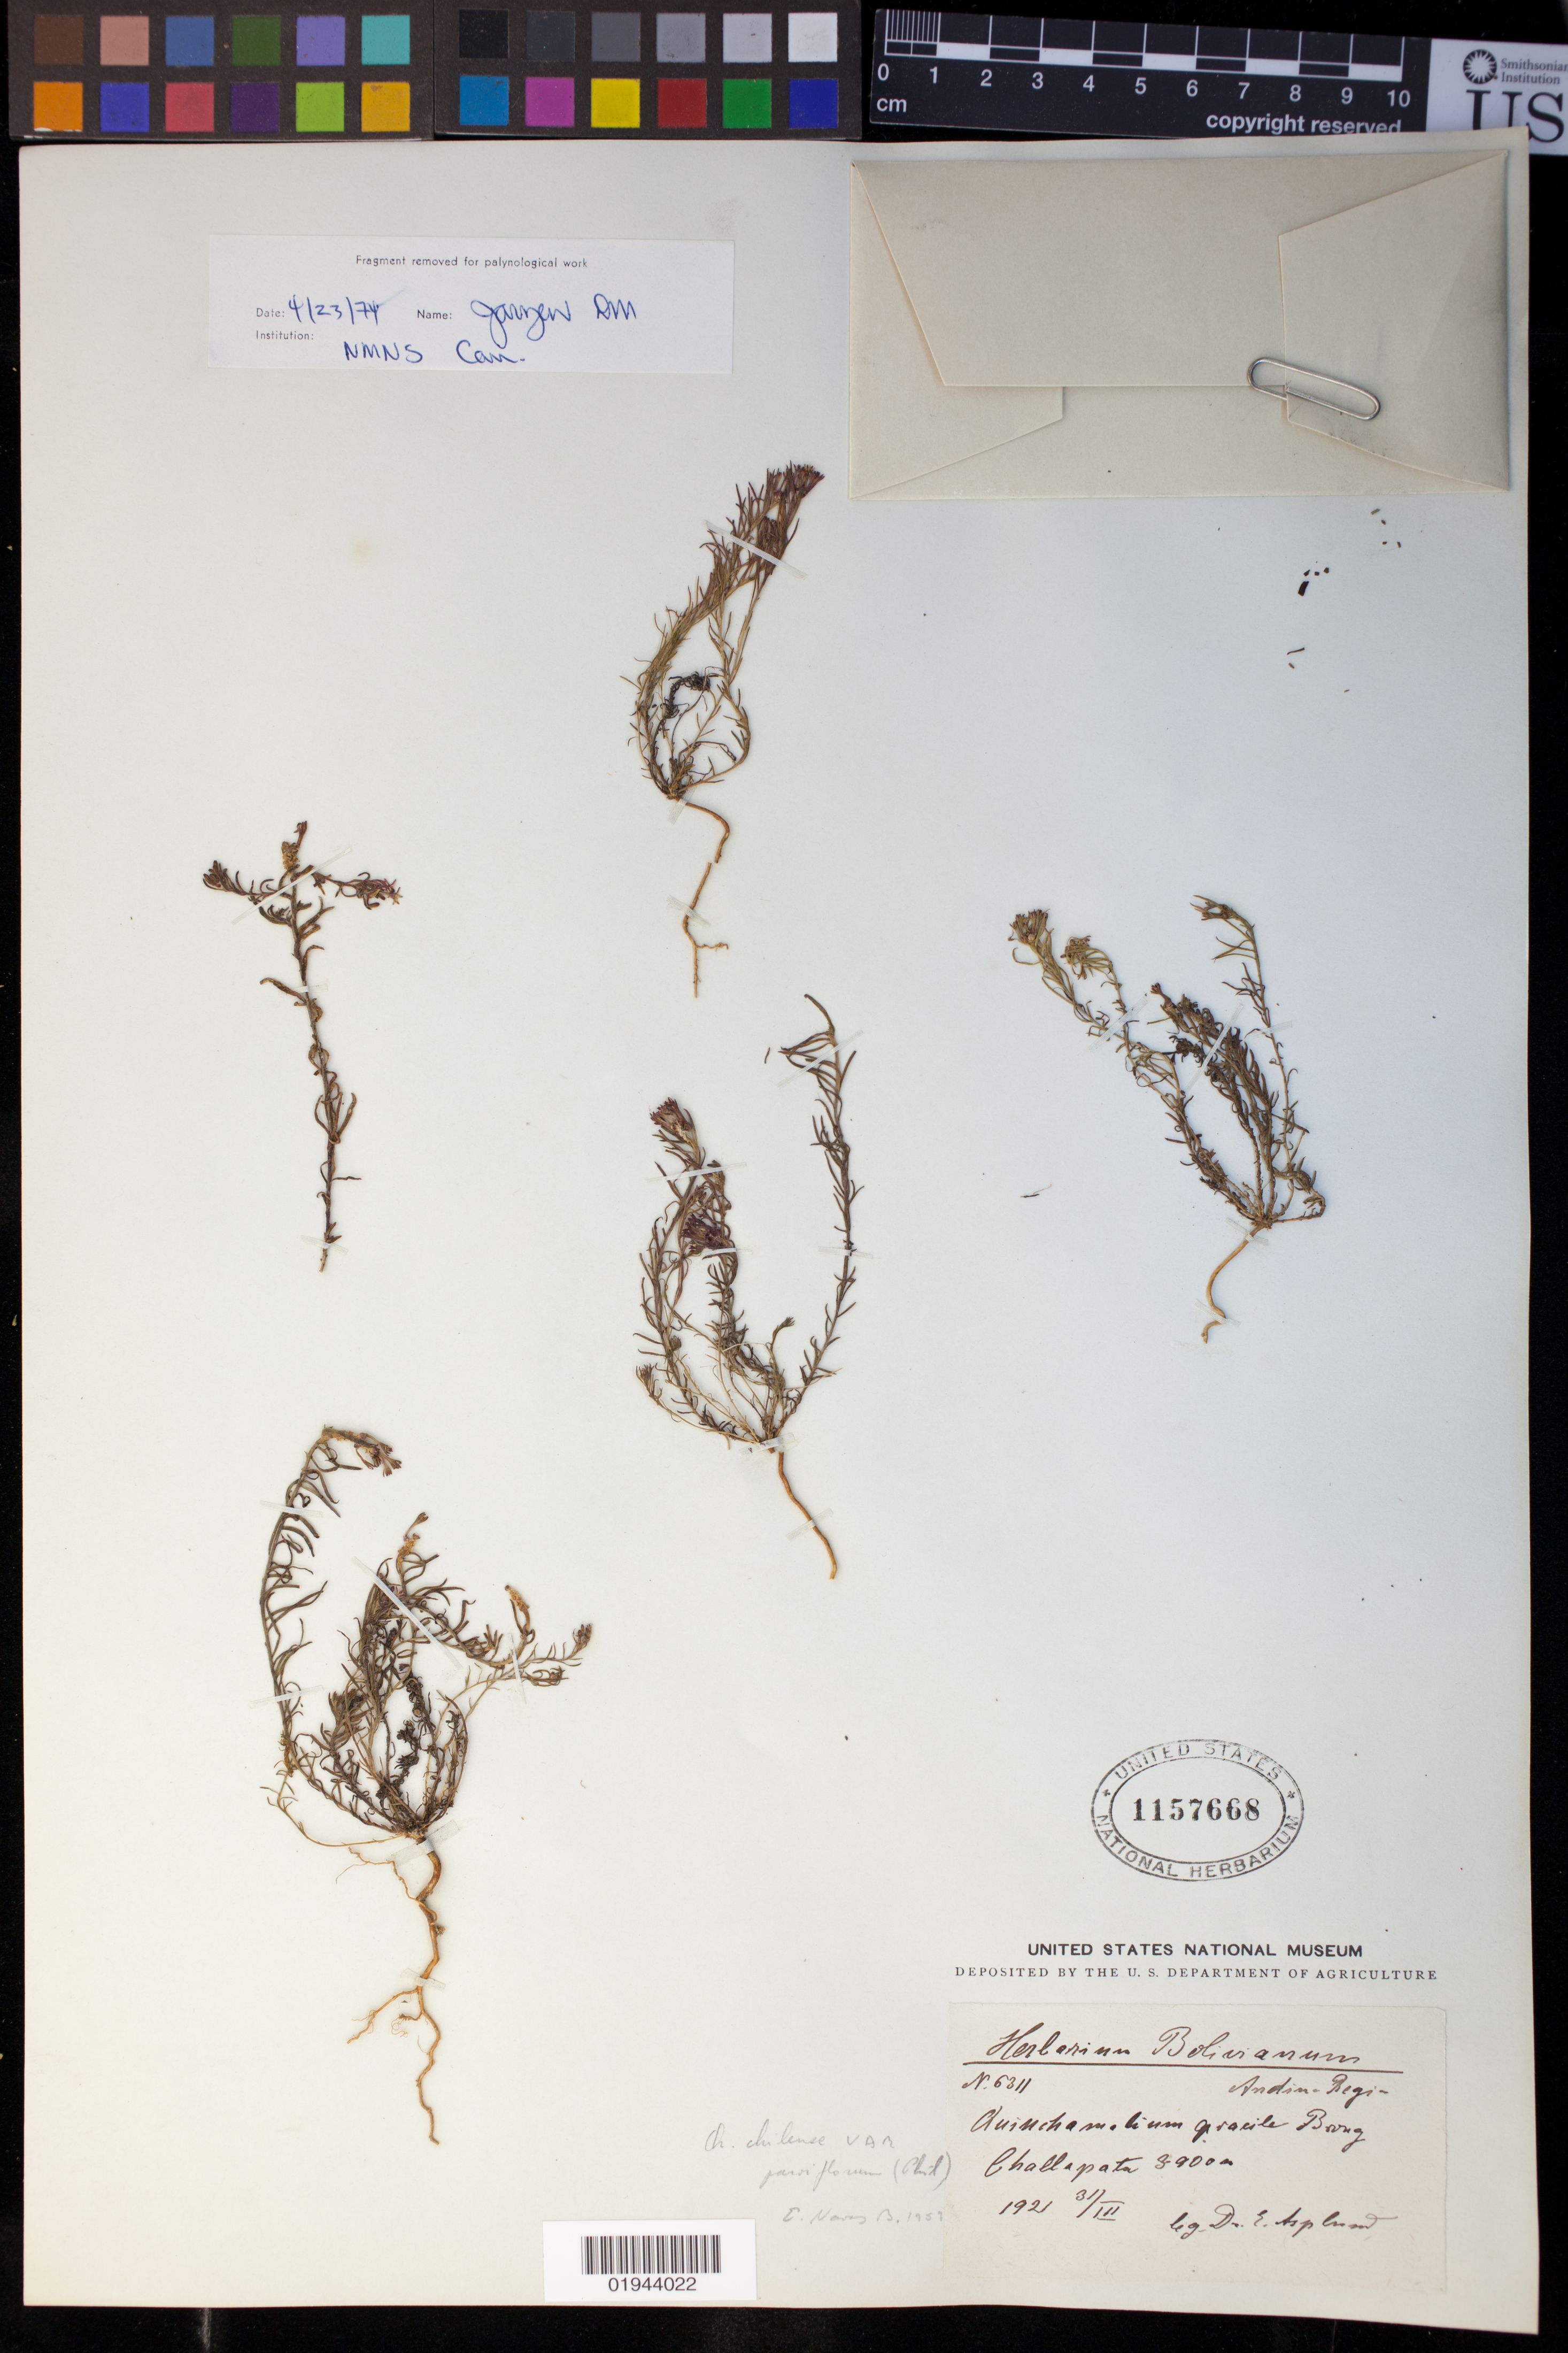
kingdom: Plantae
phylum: Tracheophyta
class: Magnoliopsida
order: Santalales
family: Schoepfiaceae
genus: Quinchamalium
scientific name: Quinchamalium parviflorum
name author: Phil.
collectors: E. Asplund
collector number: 6311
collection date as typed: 1921 31/III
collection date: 1921-03-31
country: Bolivia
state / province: Oruro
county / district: Challapata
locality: Challapata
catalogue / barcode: US 1157668